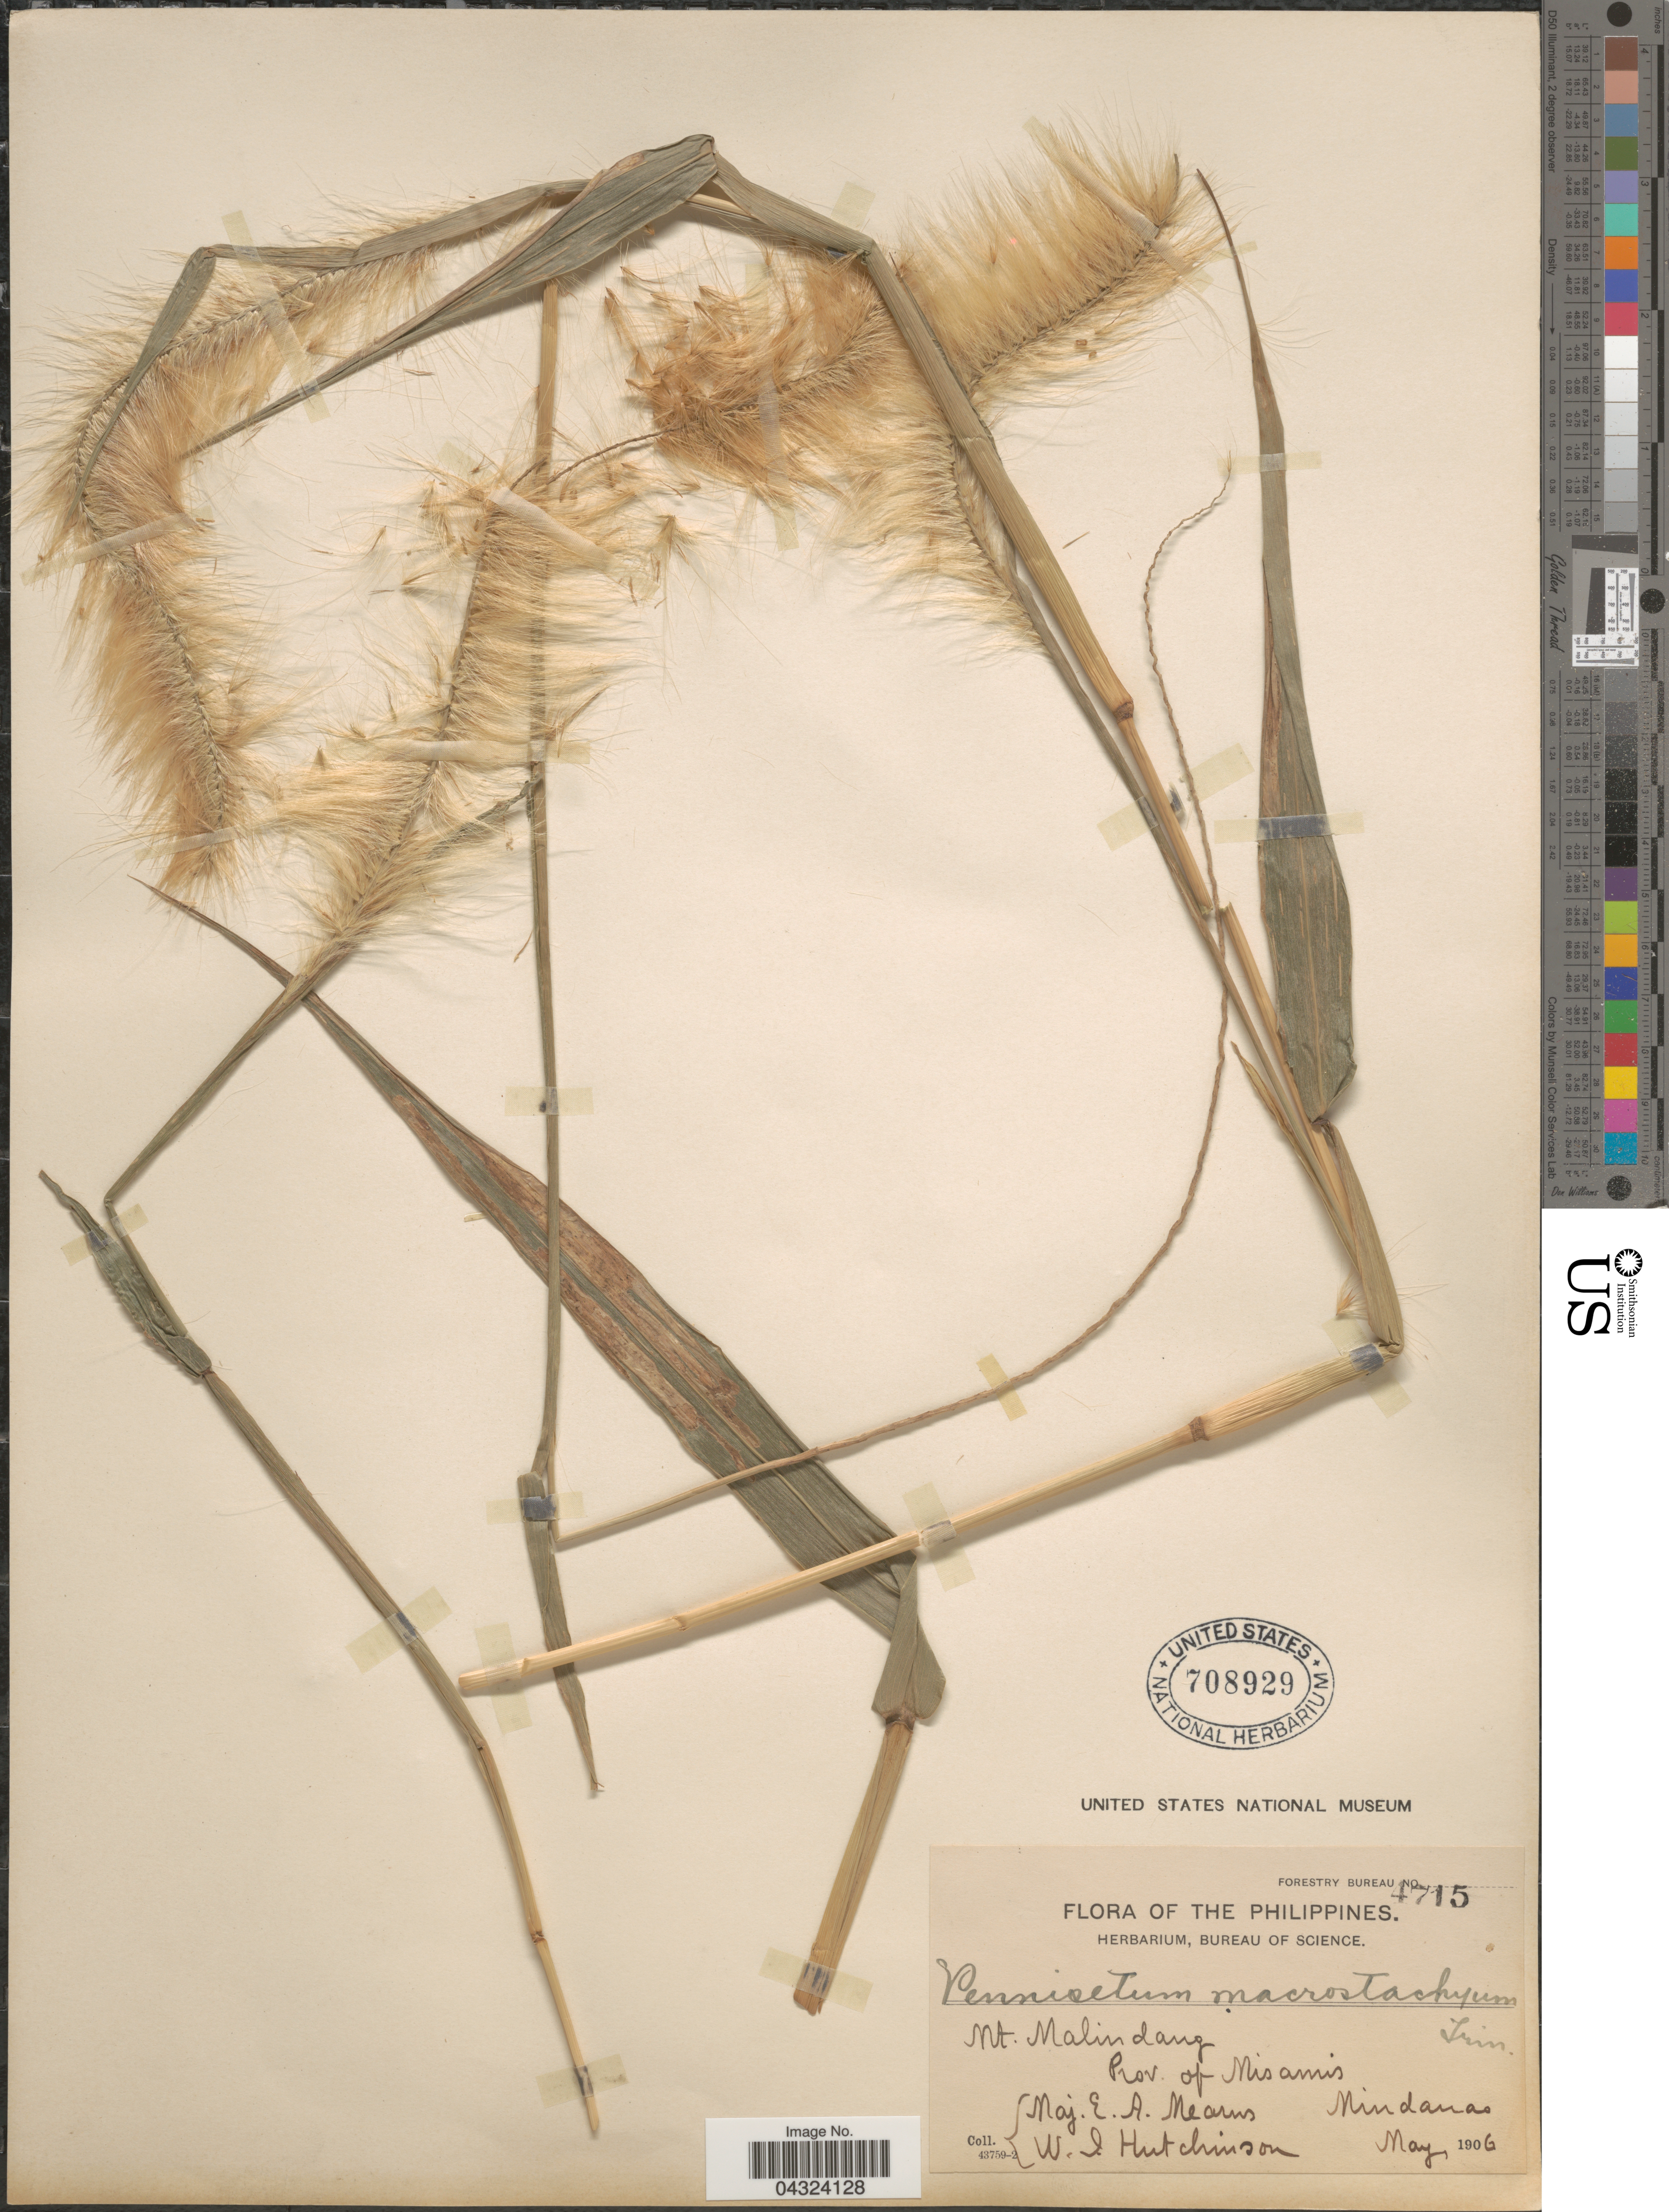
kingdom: Plantae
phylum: Tracheophyta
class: Liliopsida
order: Poales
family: Poaceae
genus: Cenchrus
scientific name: Cenchrus elegans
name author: (Hassk.) Veldkamp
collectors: E. A. Mearns & W. I. Hutchinson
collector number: Forestry Bureau 4715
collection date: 1906-05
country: Philippines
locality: Mt. Malindang. Prov. of Misamis. Mindanao.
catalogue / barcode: US 708929